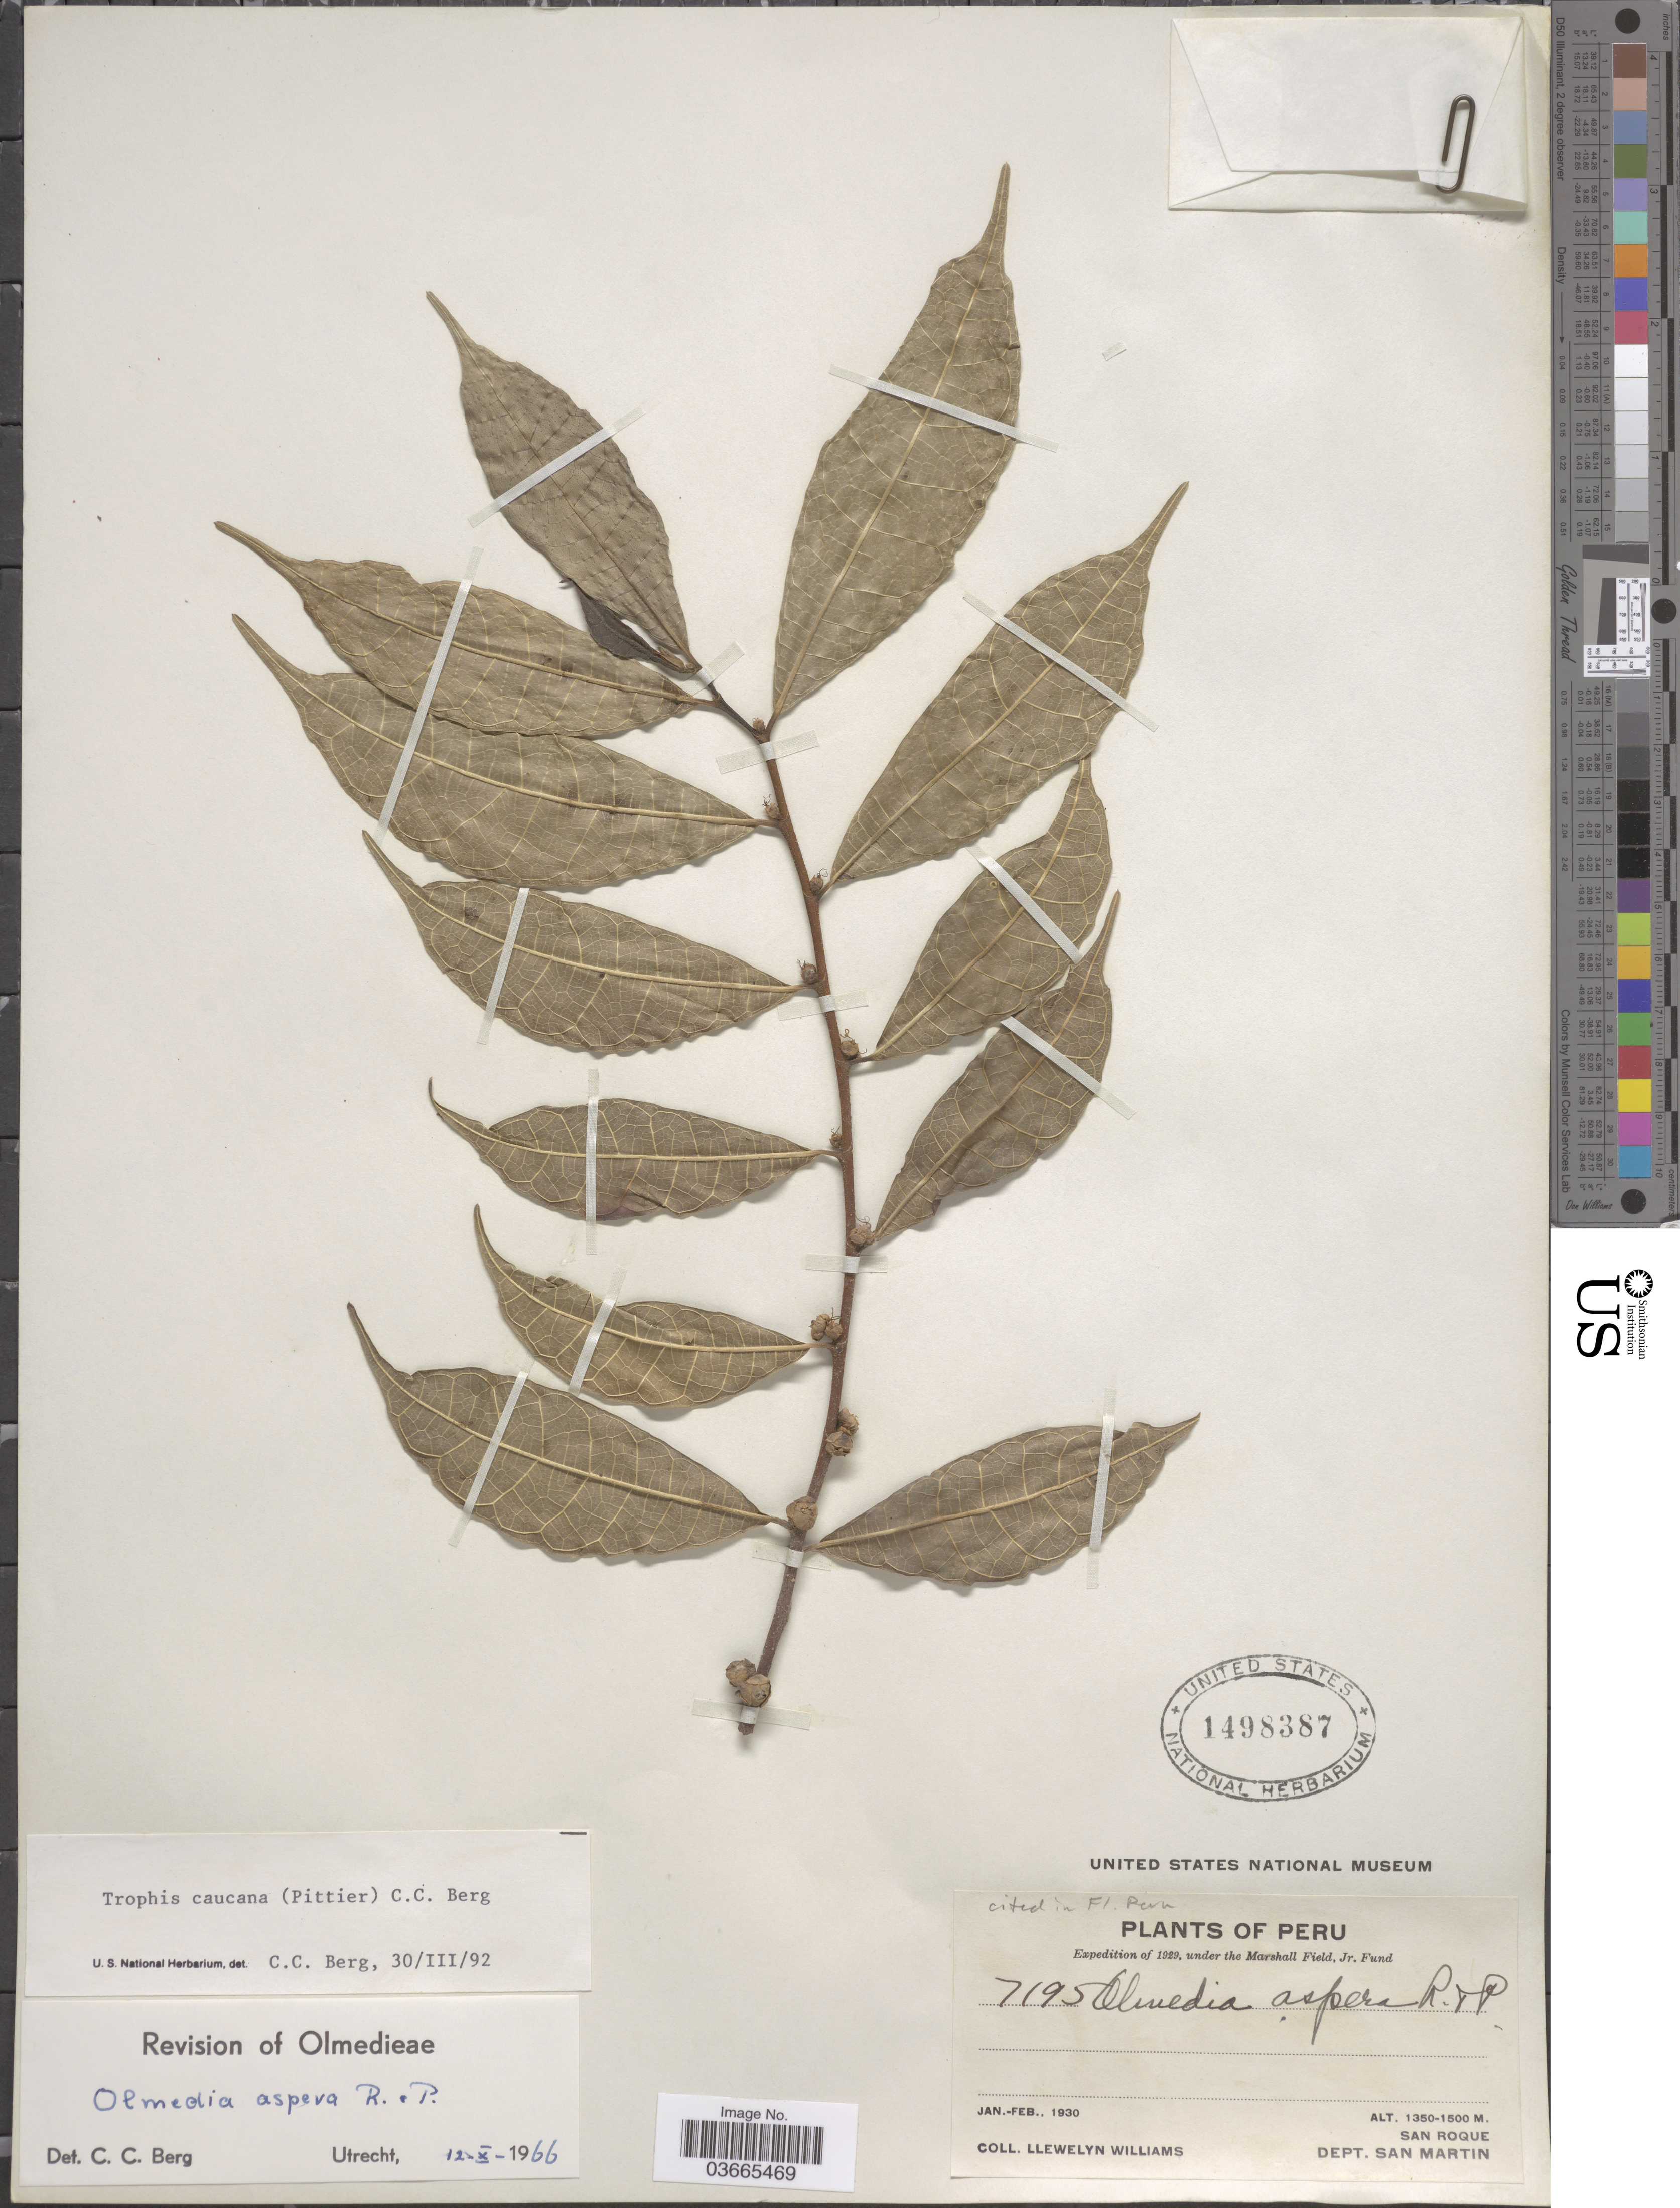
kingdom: Plantae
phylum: Tracheophyta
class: Magnoliopsida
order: Rosales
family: Moraceae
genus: Olmedia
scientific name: Olmedia aspera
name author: Ruiz & Pav.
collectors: Ll. Williams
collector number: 7195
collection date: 1930-01/1930-02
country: Peru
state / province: San Martín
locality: San Roque. Dept. San Martin.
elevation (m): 1350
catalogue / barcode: US 1498387